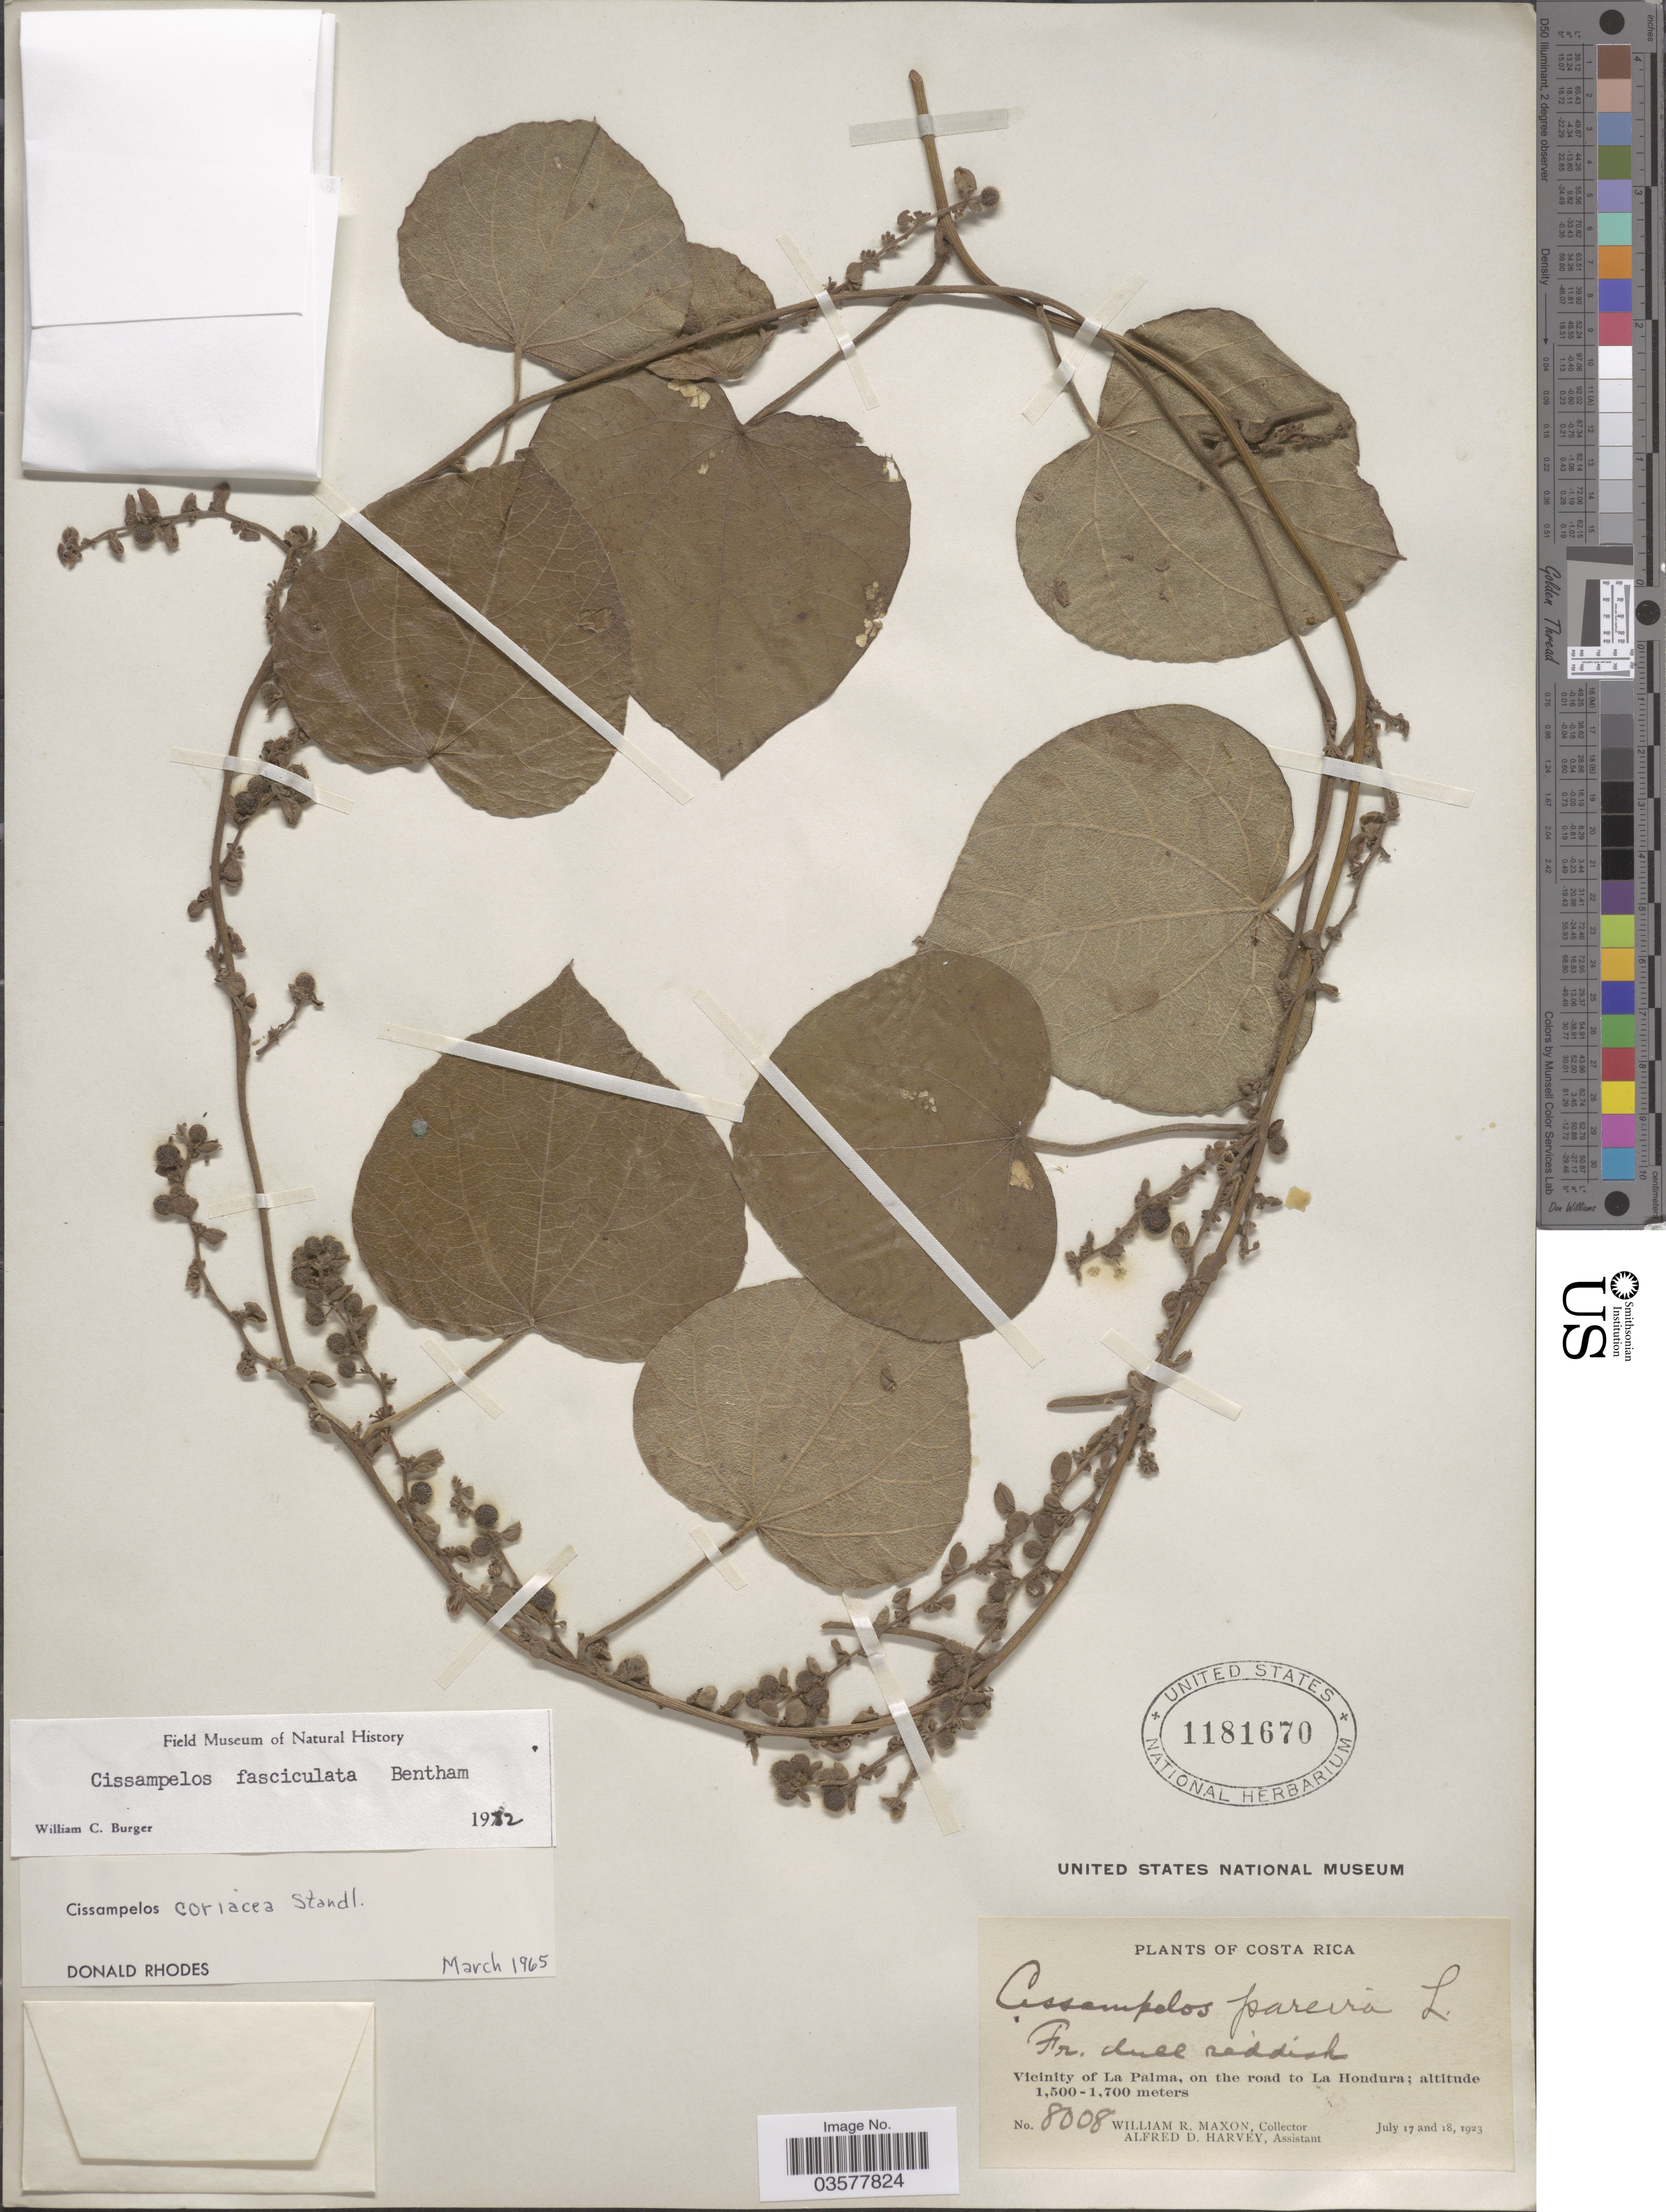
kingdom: Plantae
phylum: Tracheophyta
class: Magnoliopsida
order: Ranunculales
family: Menispermaceae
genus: Cissampelos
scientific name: Cissampelos pareira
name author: L.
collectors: W. R. Maxon & A. D. Harvey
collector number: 8008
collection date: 1923-07-17/1923-07-18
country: Costa Rica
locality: Vicinity of La Palma, on the road to La Hondura.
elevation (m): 1500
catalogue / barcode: US 1181670